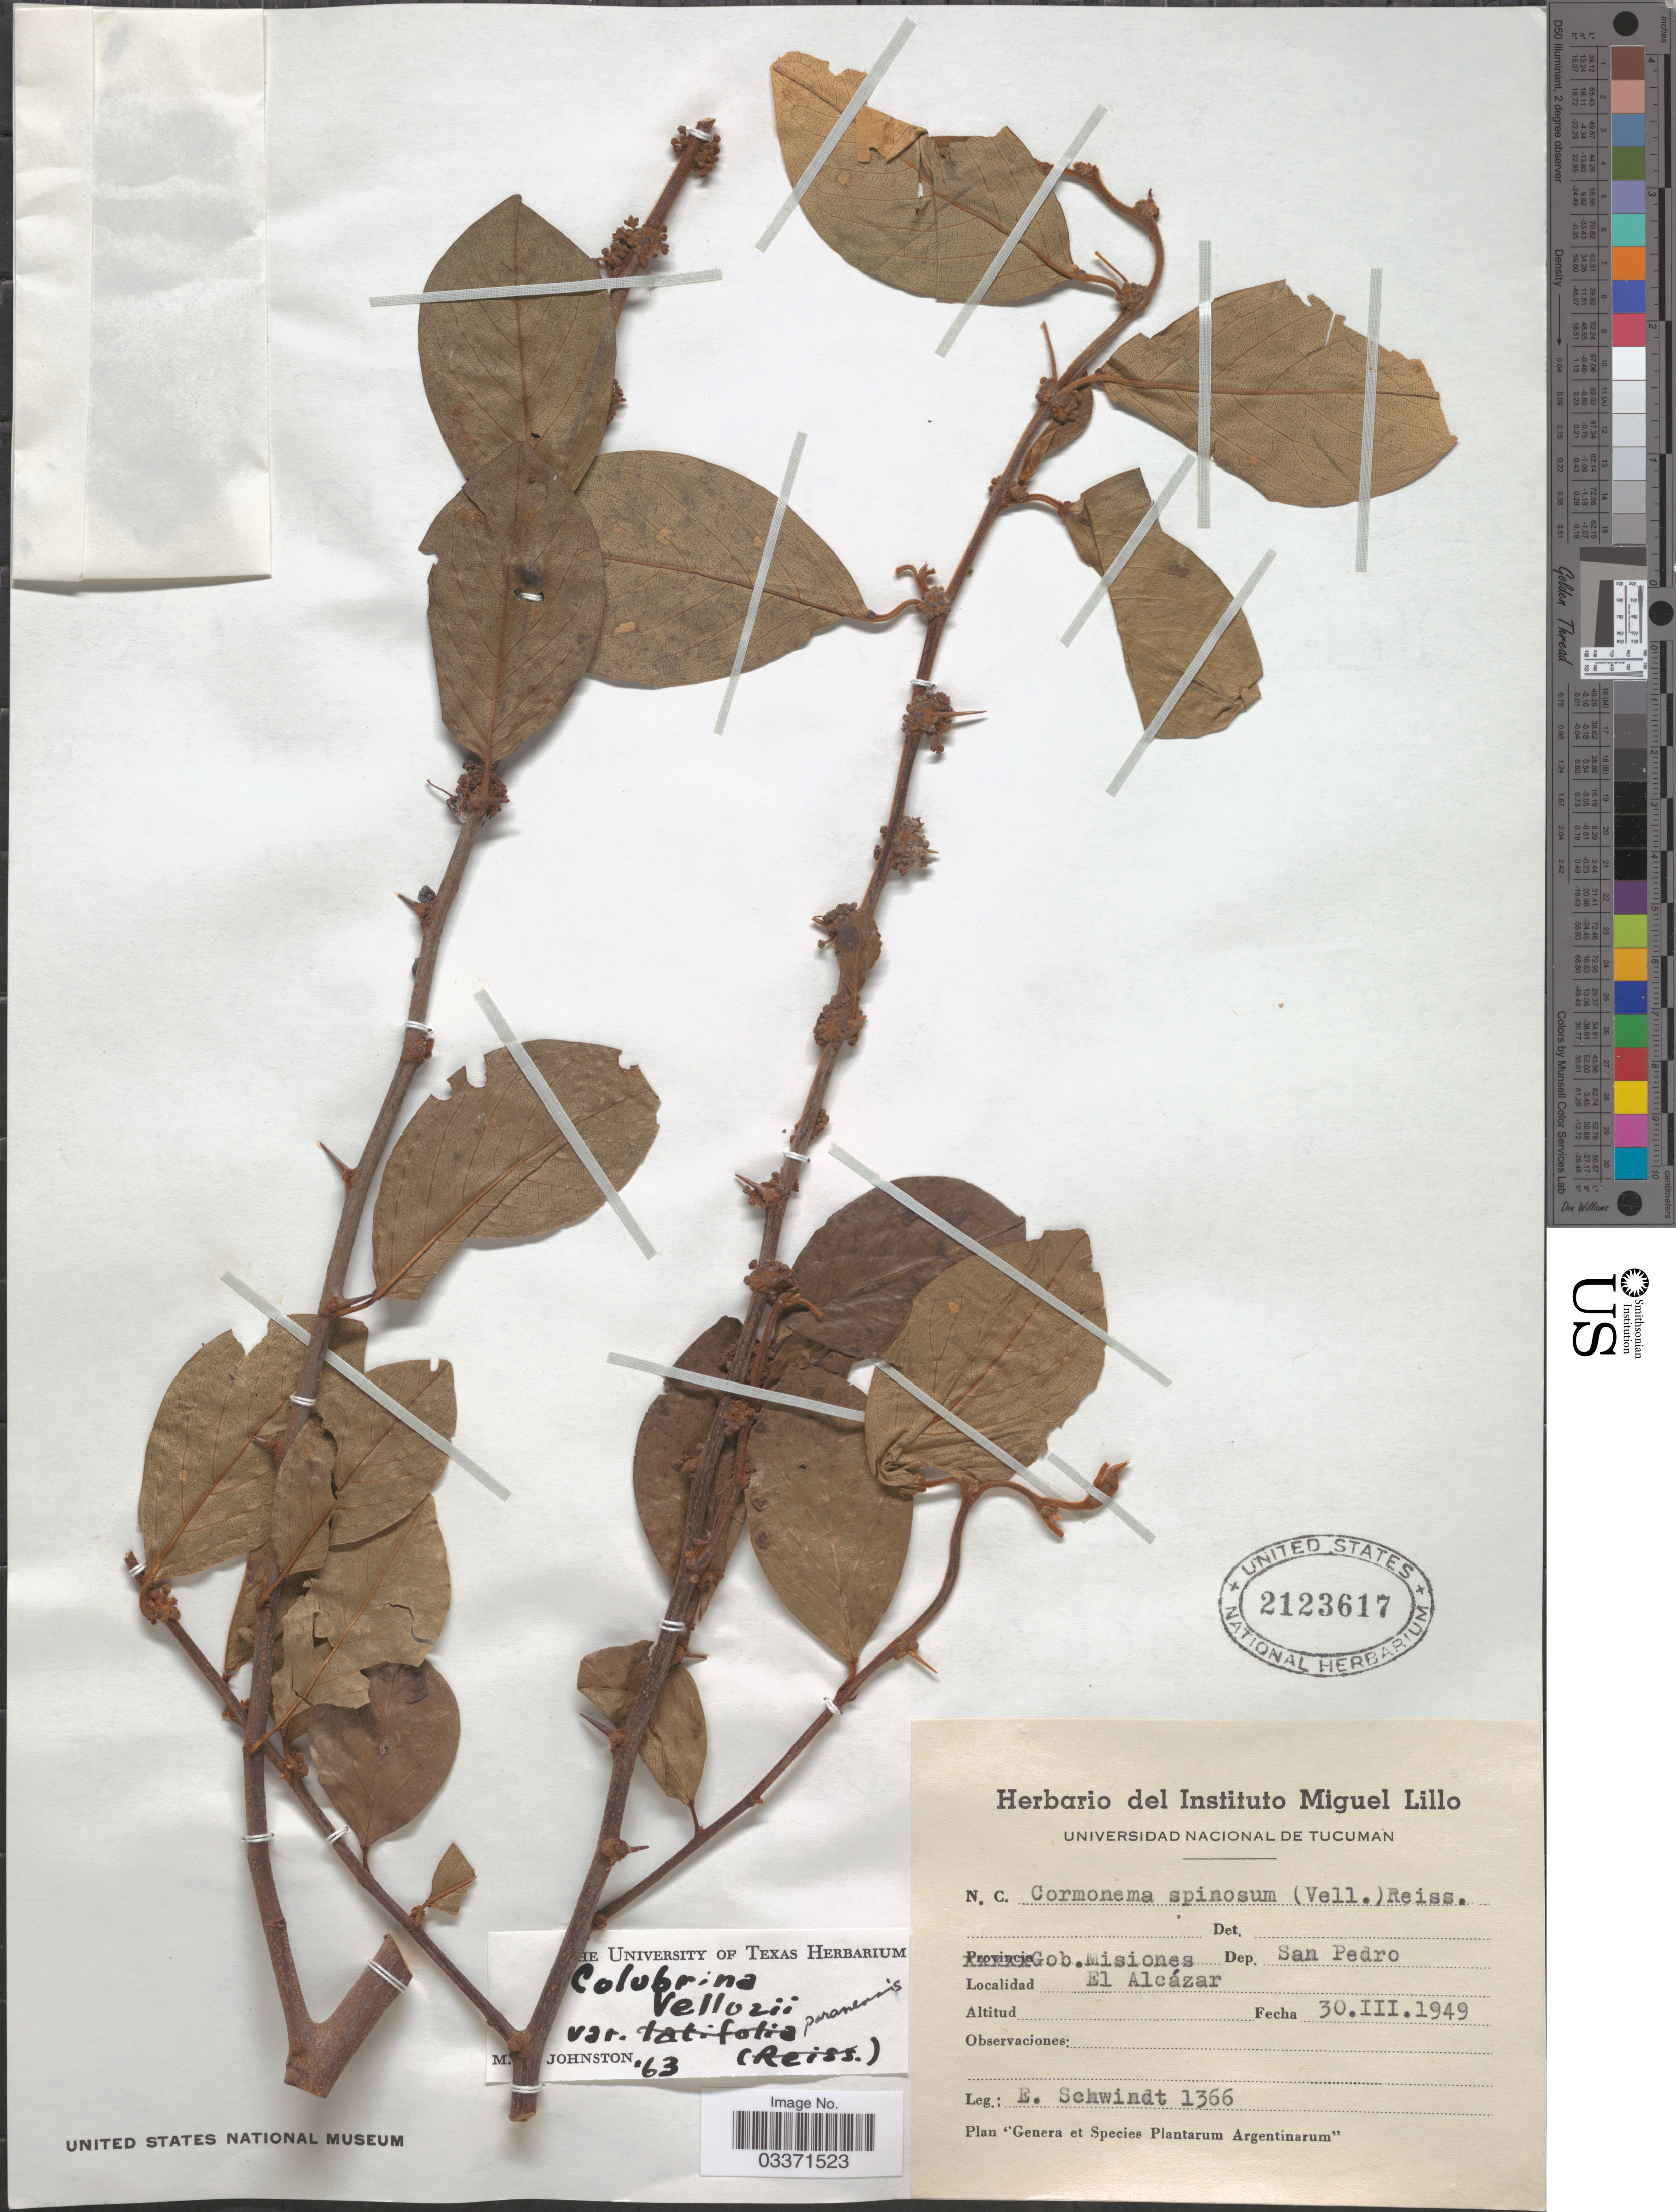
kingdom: Plantae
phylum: Tracheophyta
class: Magnoliopsida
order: Rosales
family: Rhamnaceae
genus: Colubrina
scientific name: Colubrina retusa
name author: (Pittier) R.S. Cowan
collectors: E. Schwindt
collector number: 1366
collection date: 1949-03-30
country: Argentina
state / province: Misiones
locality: Gob. Misiones, Dep. San Pedro, El Alcázar.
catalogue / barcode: US 2123617